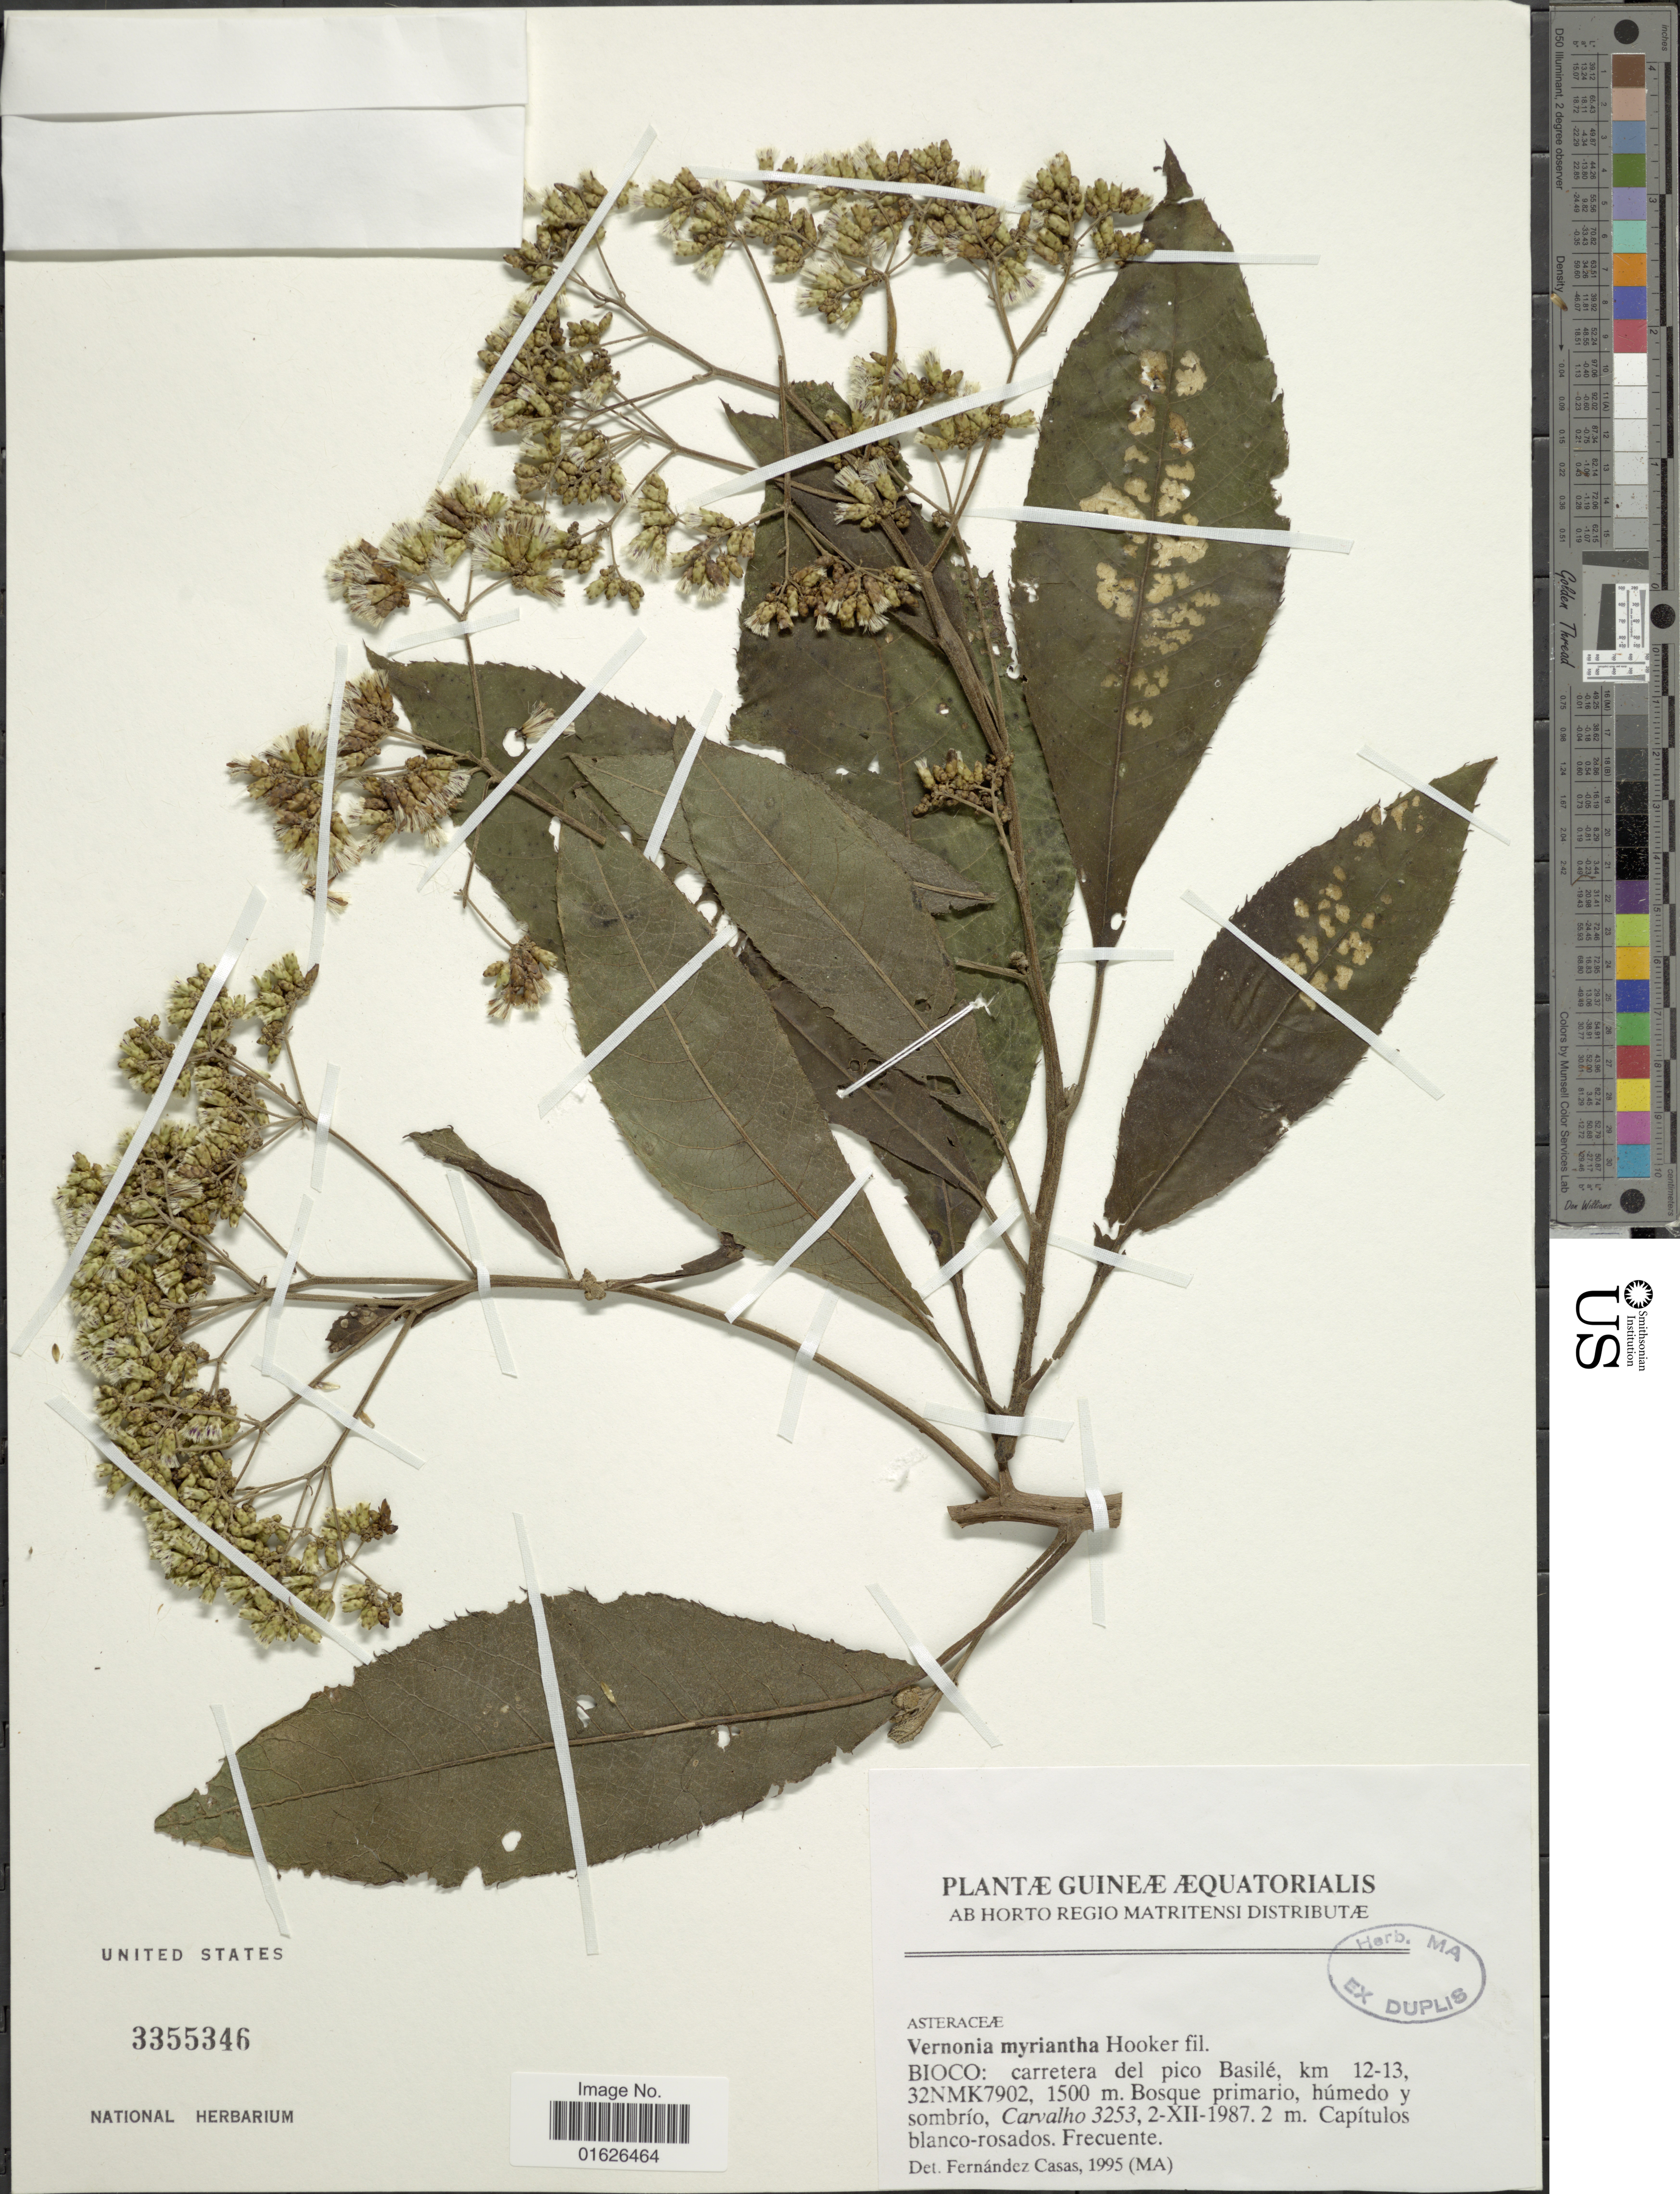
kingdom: Plantae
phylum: Tracheophyta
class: Magnoliopsida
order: Asterales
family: Asteraceae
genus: Gymnanthemum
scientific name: Gymnanthemum myrianthum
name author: (Hook. f.) H. Rob.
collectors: Carvalho, --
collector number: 3253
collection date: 1987-12-02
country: Equatorial Guinea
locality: Bioco, carretera del pico Basile, km 12 - 13.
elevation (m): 1500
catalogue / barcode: US 3355346